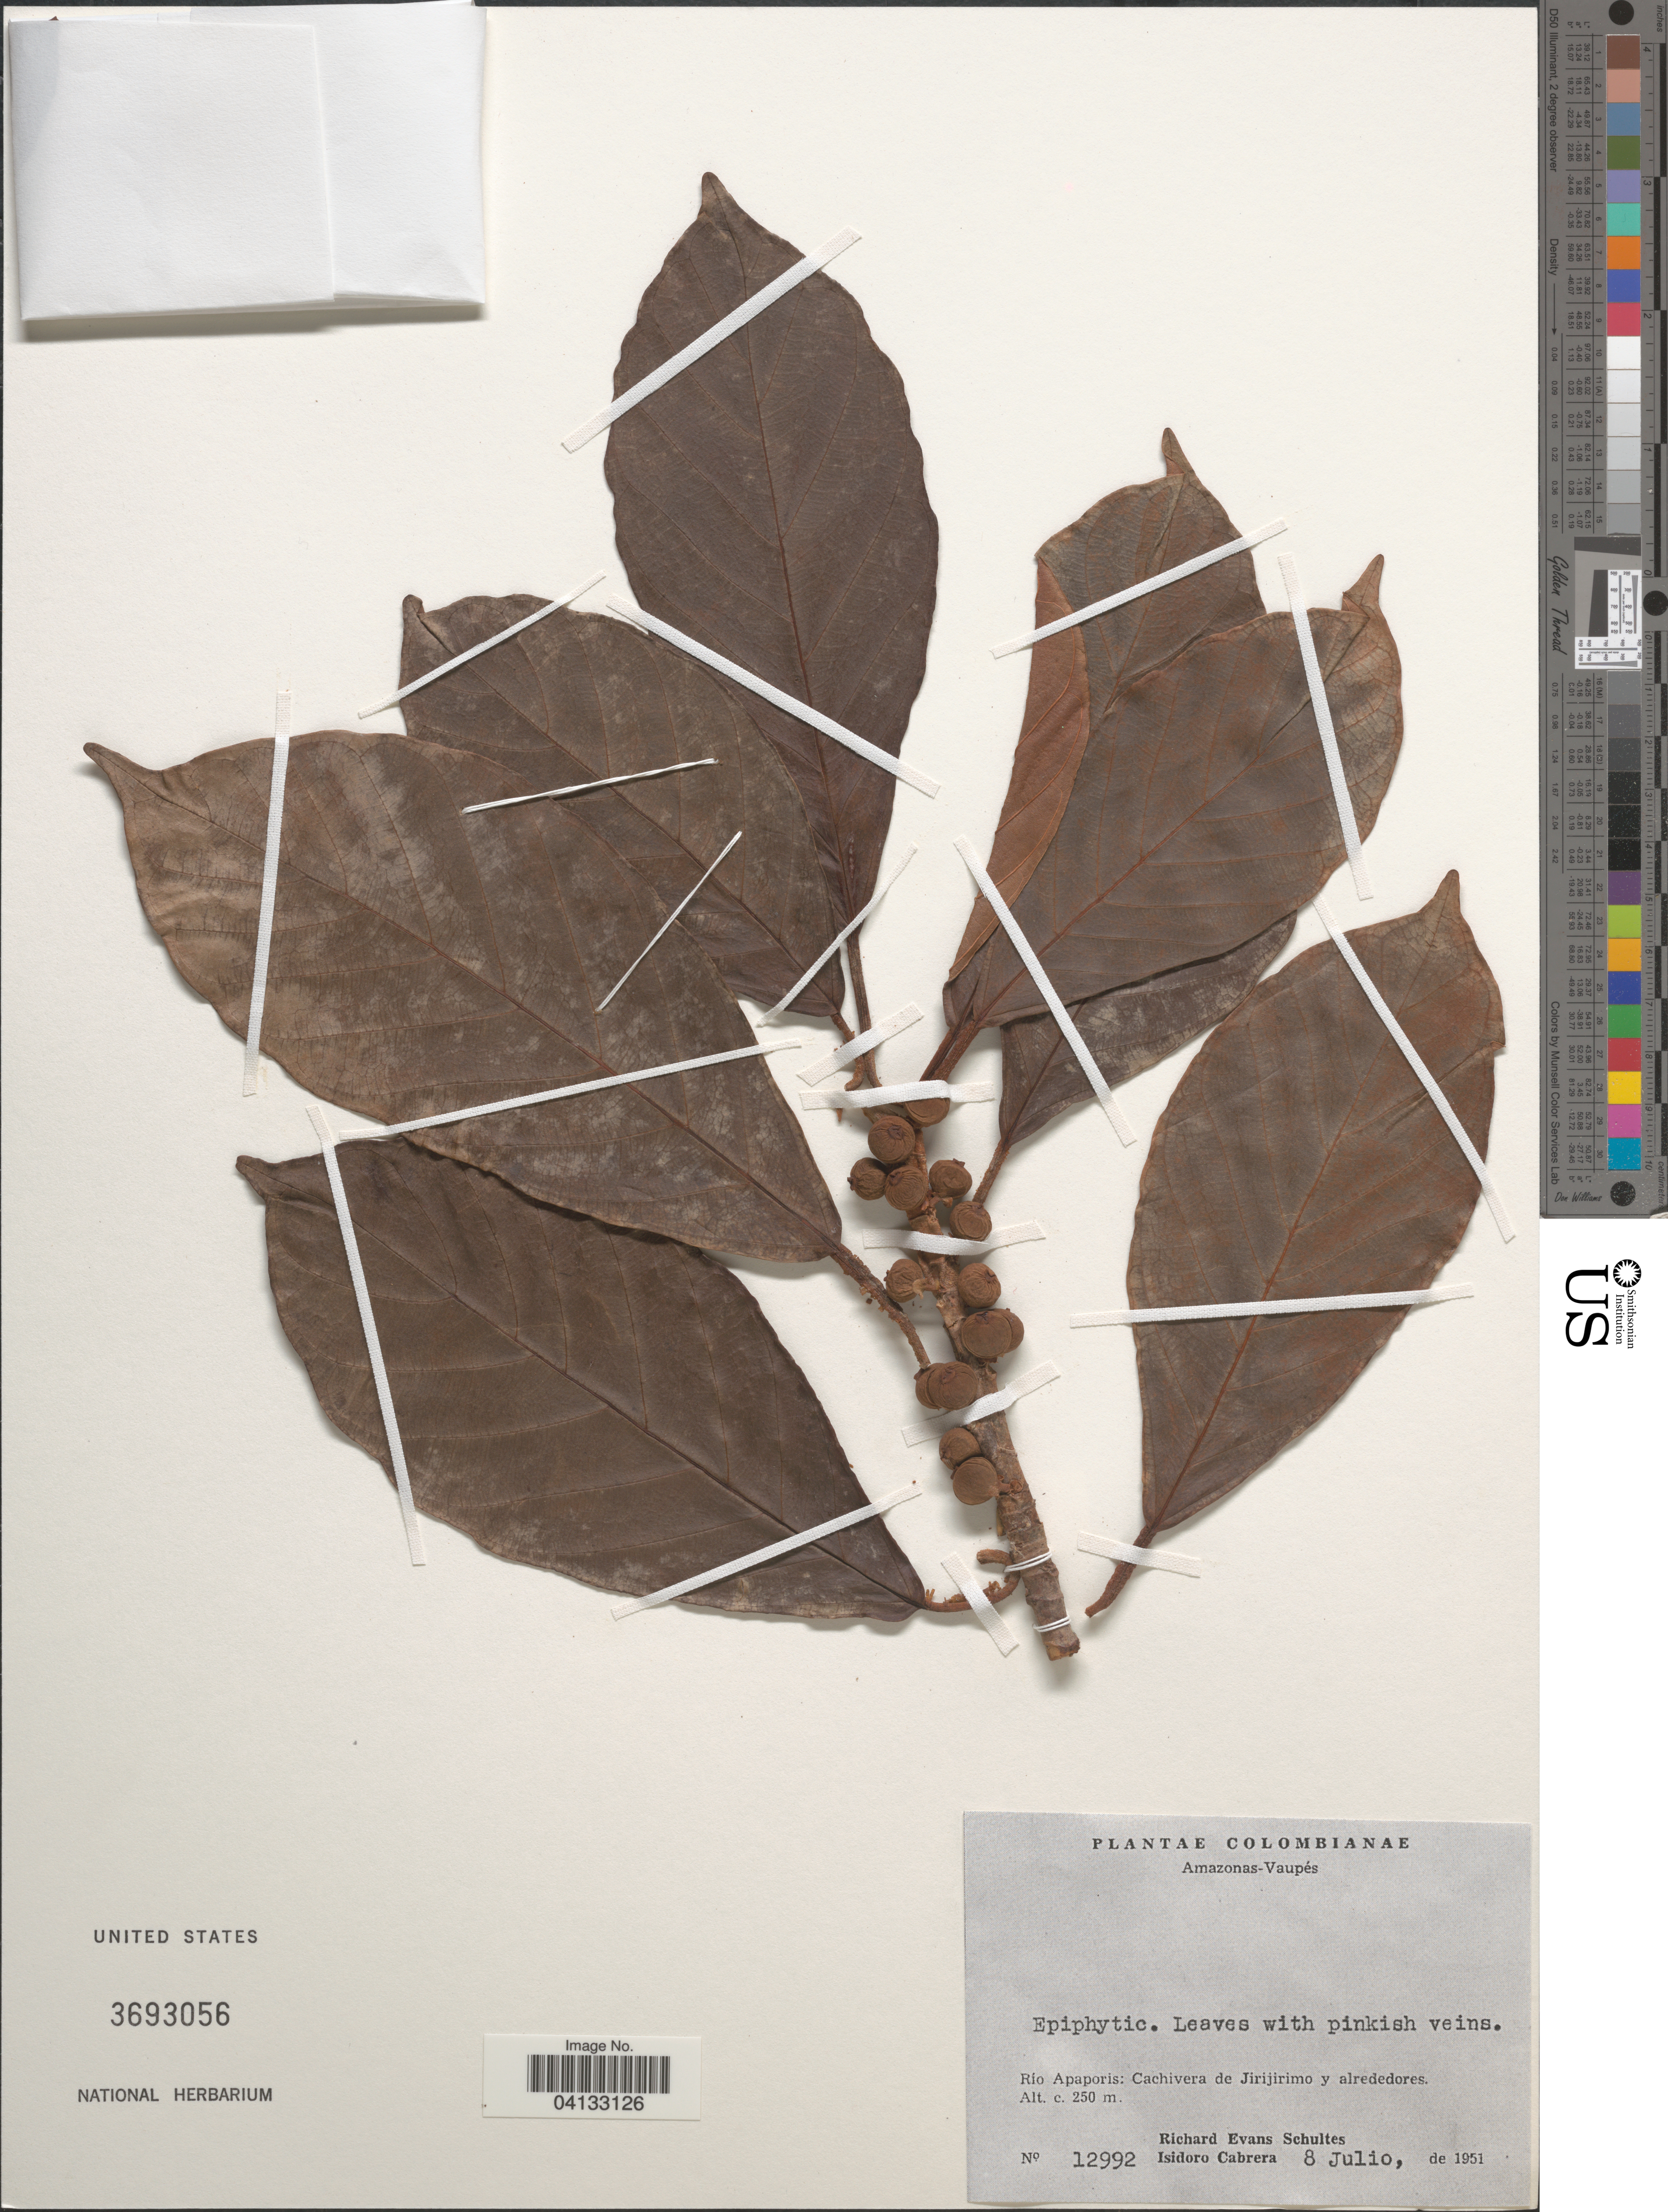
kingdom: Plantae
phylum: Tracheophyta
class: Magnoliopsida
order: Rosales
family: Moraceae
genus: Ficus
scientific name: Ficus trigona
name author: L. f.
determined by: Strong, Mark T., (BOT), Smithsonian Institution - National Museum of Natural History (UNITED STATES)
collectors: R. E. Schultes & I. Cabrera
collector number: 12992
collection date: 1951-07-08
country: Colombia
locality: Colombianae. Amazonas-Vaupés. Río Apaporis: Cachivera de Jirijirimo y alrededores.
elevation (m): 250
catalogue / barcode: US 3693056